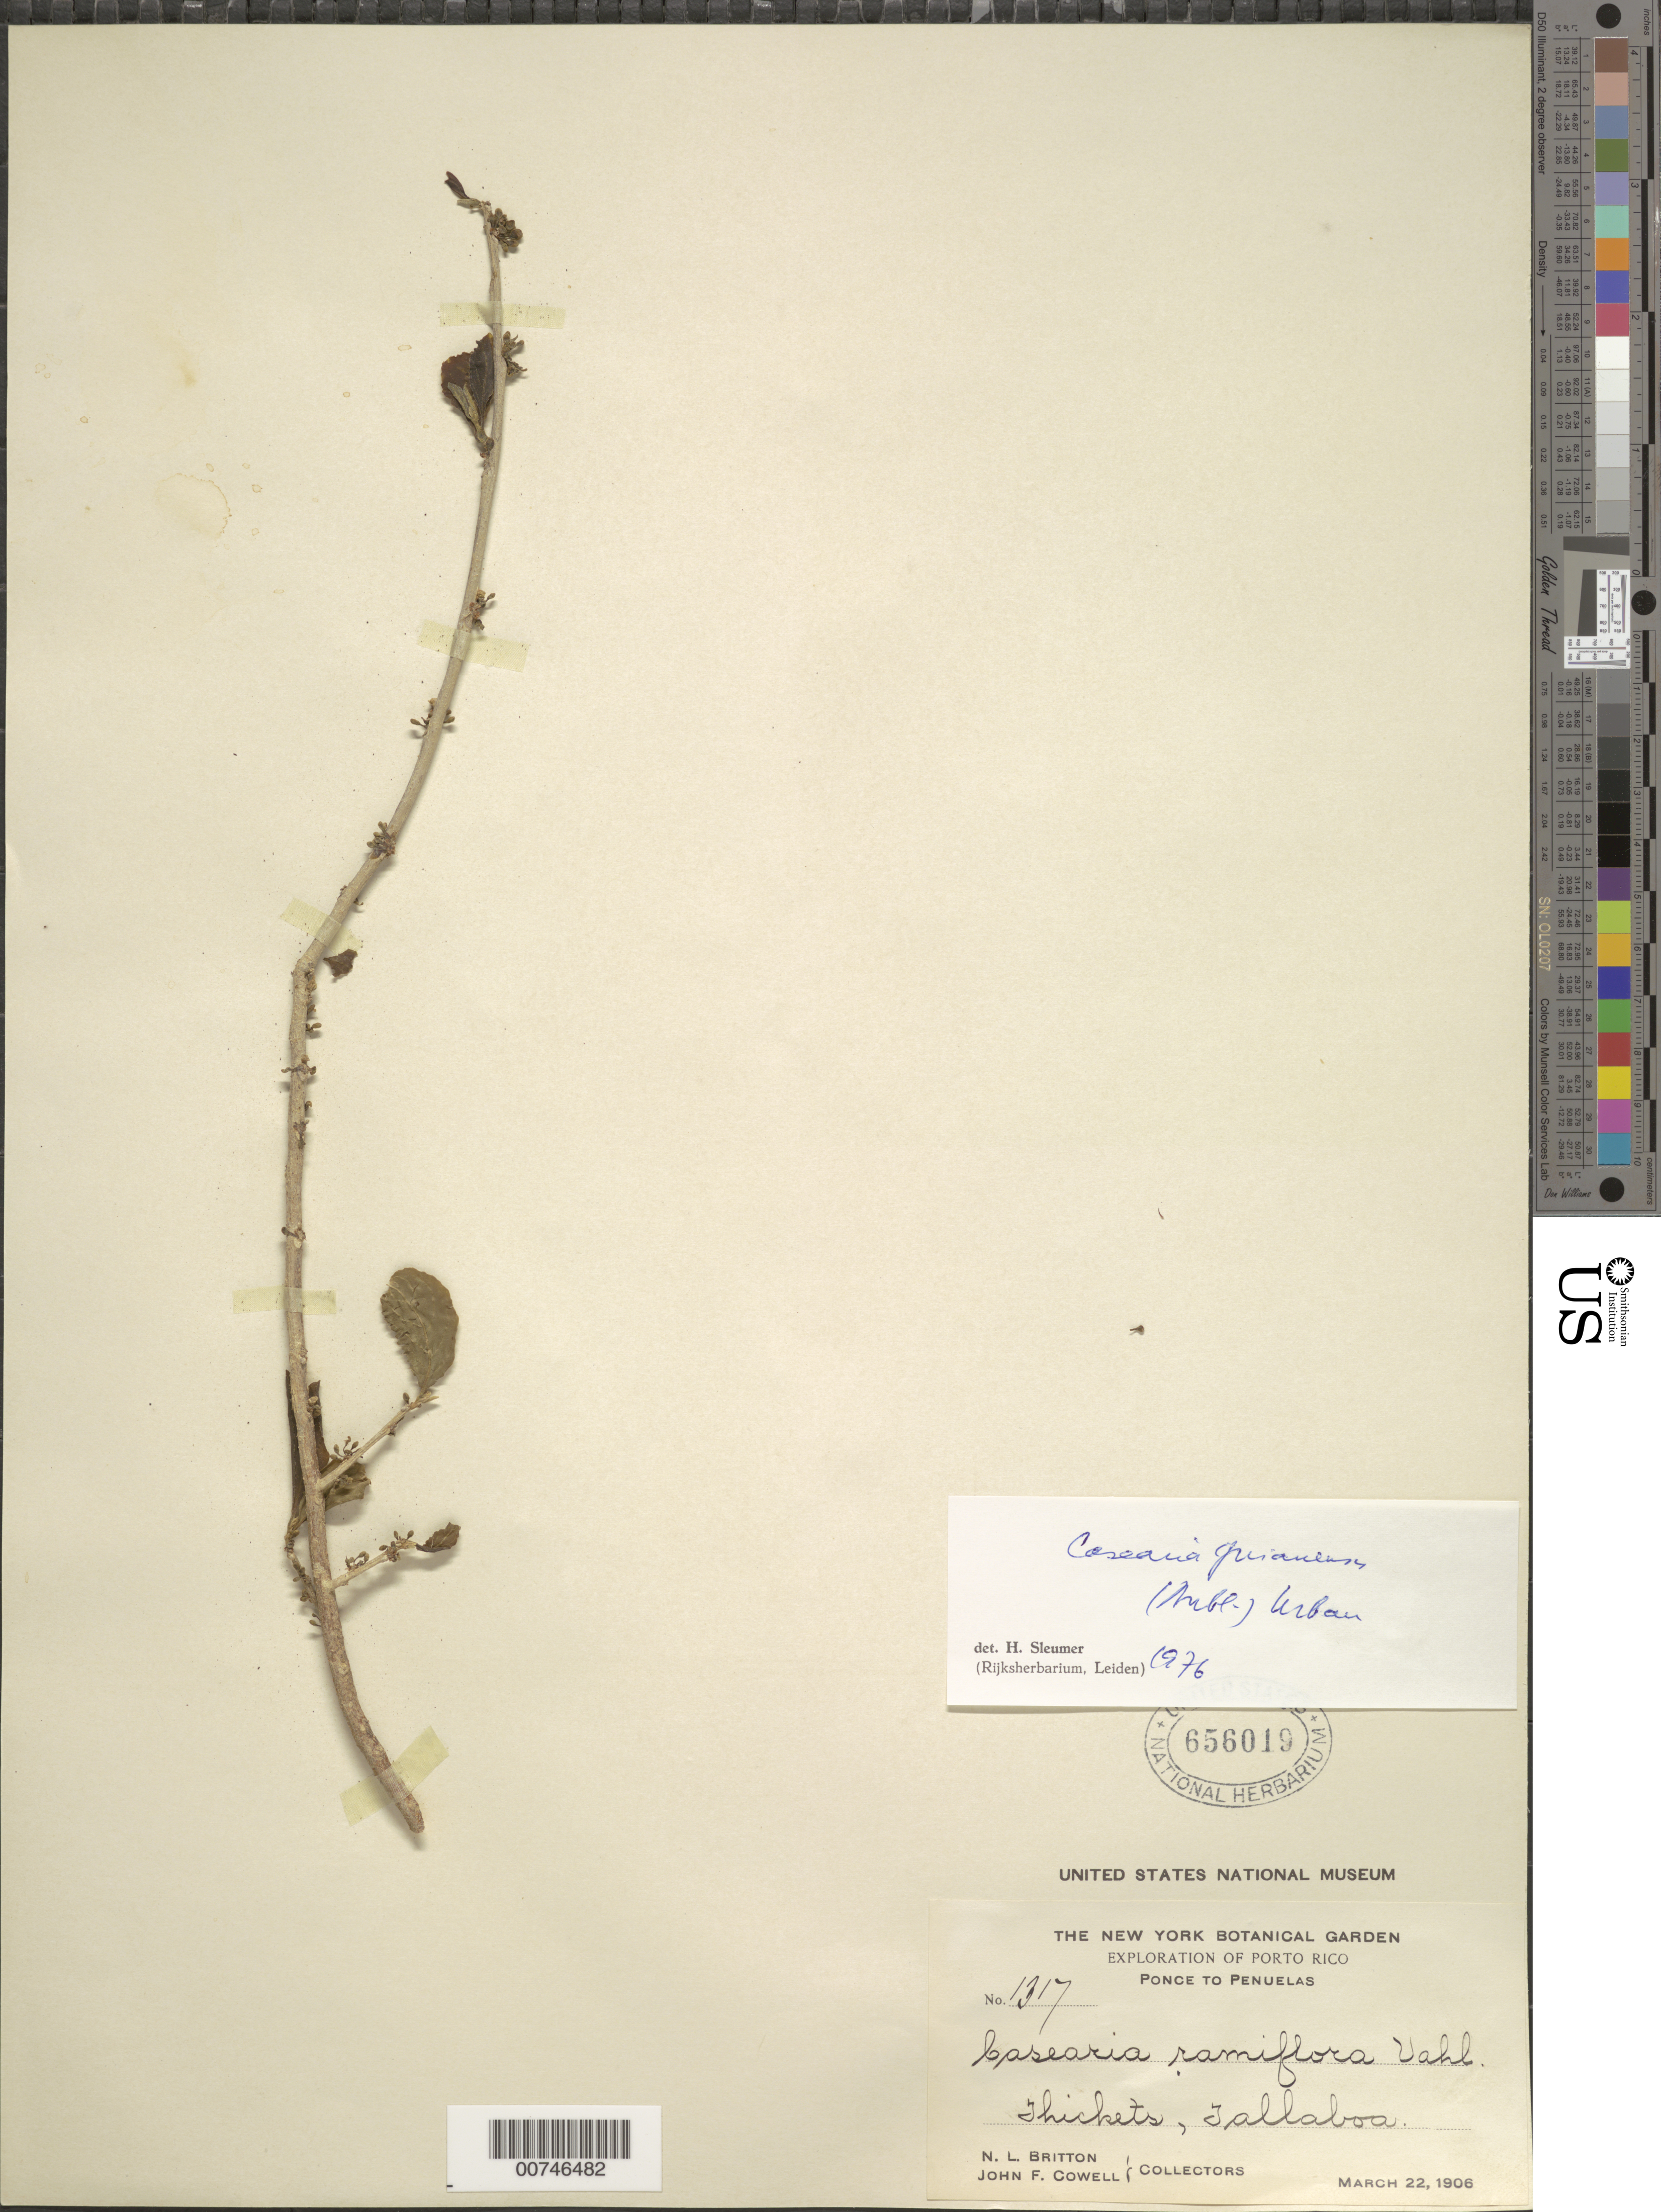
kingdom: Plantae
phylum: Tracheophyta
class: Magnoliopsida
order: Malpighiales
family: Salicaceae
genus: Casearia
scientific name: Casearia guianensis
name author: (Aubl.) Urb.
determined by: Sleumer, H. O.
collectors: N. Britton & J. F. Cowell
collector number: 1317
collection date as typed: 22 Mar 1906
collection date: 1906-03-22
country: Puerto Rico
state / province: Ponce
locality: Ponce to Peñuelas. Jallaboa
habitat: Thickets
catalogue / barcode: US 656019